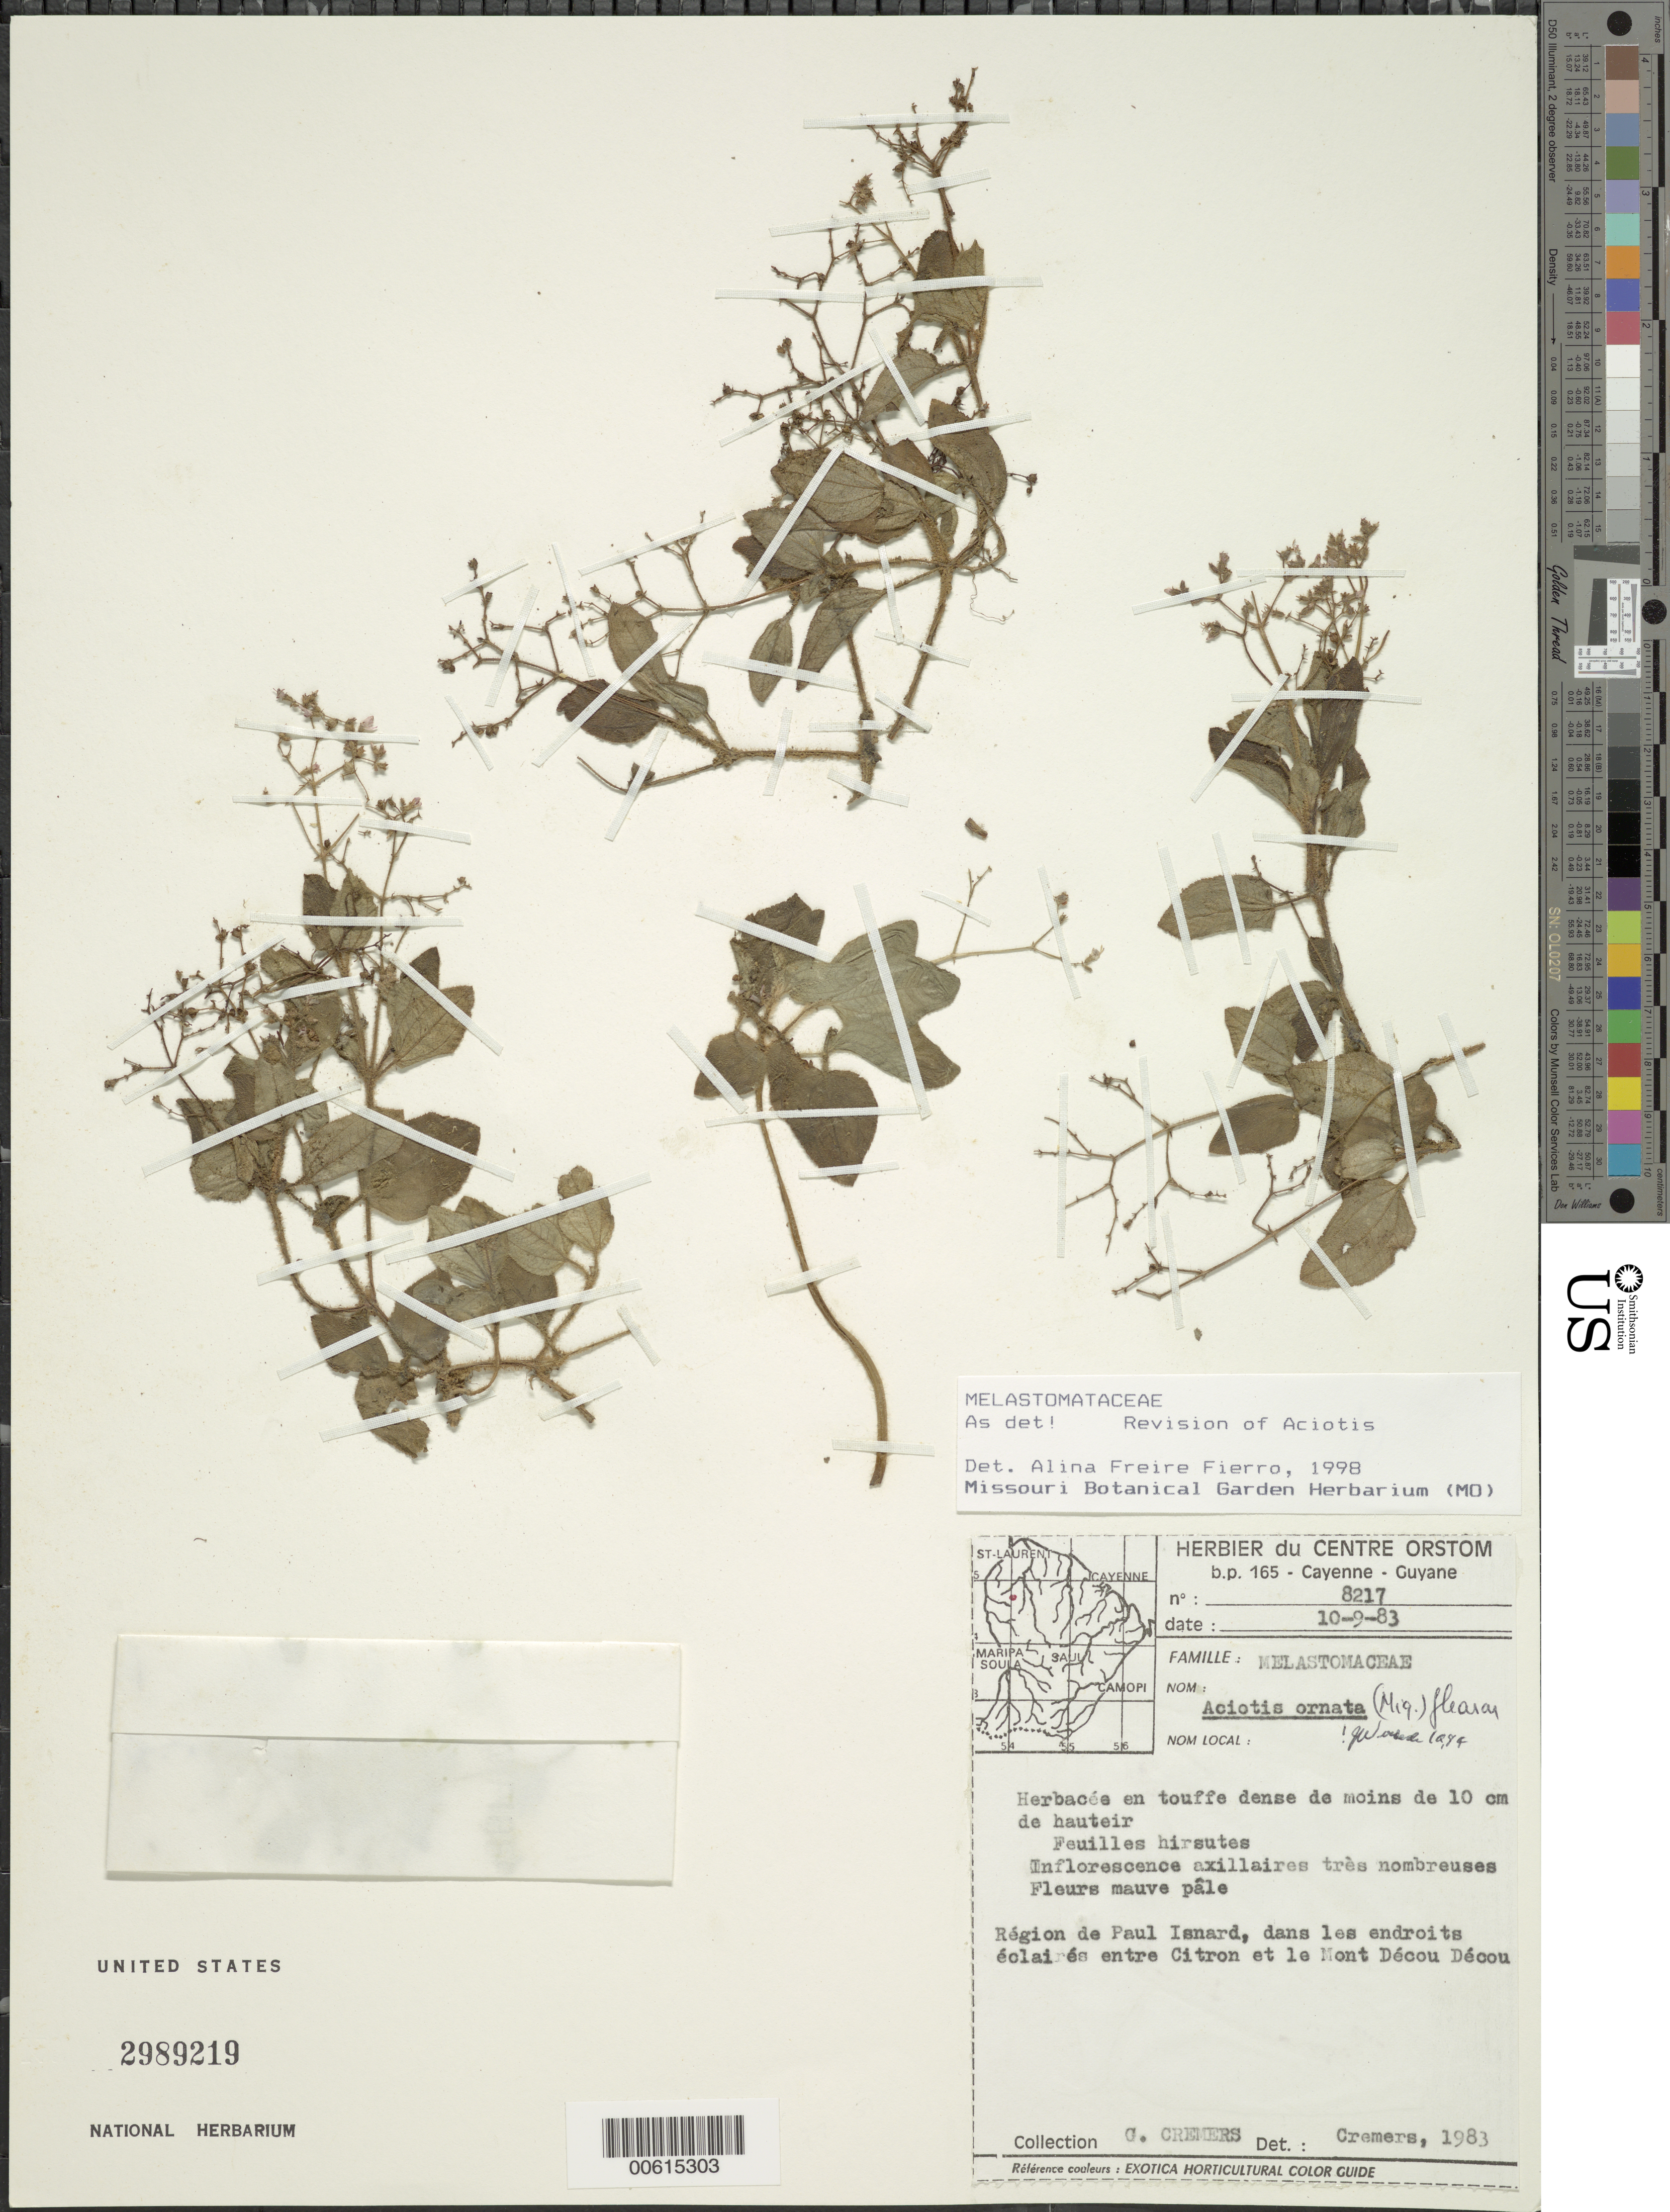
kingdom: Plantae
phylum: Tracheophyta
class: Magnoliopsida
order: Myrtales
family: Melastomataceae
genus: Aciotis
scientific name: Aciotis ornata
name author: (Miq.) Gleason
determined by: Freire-Fierro, A.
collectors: G. Cremers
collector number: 8217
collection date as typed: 10-Sep-83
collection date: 1983-09-10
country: French Guiana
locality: Paul Isnard région, bord de piste entre Citron & le Mont Décou Décou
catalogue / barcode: US 2989219